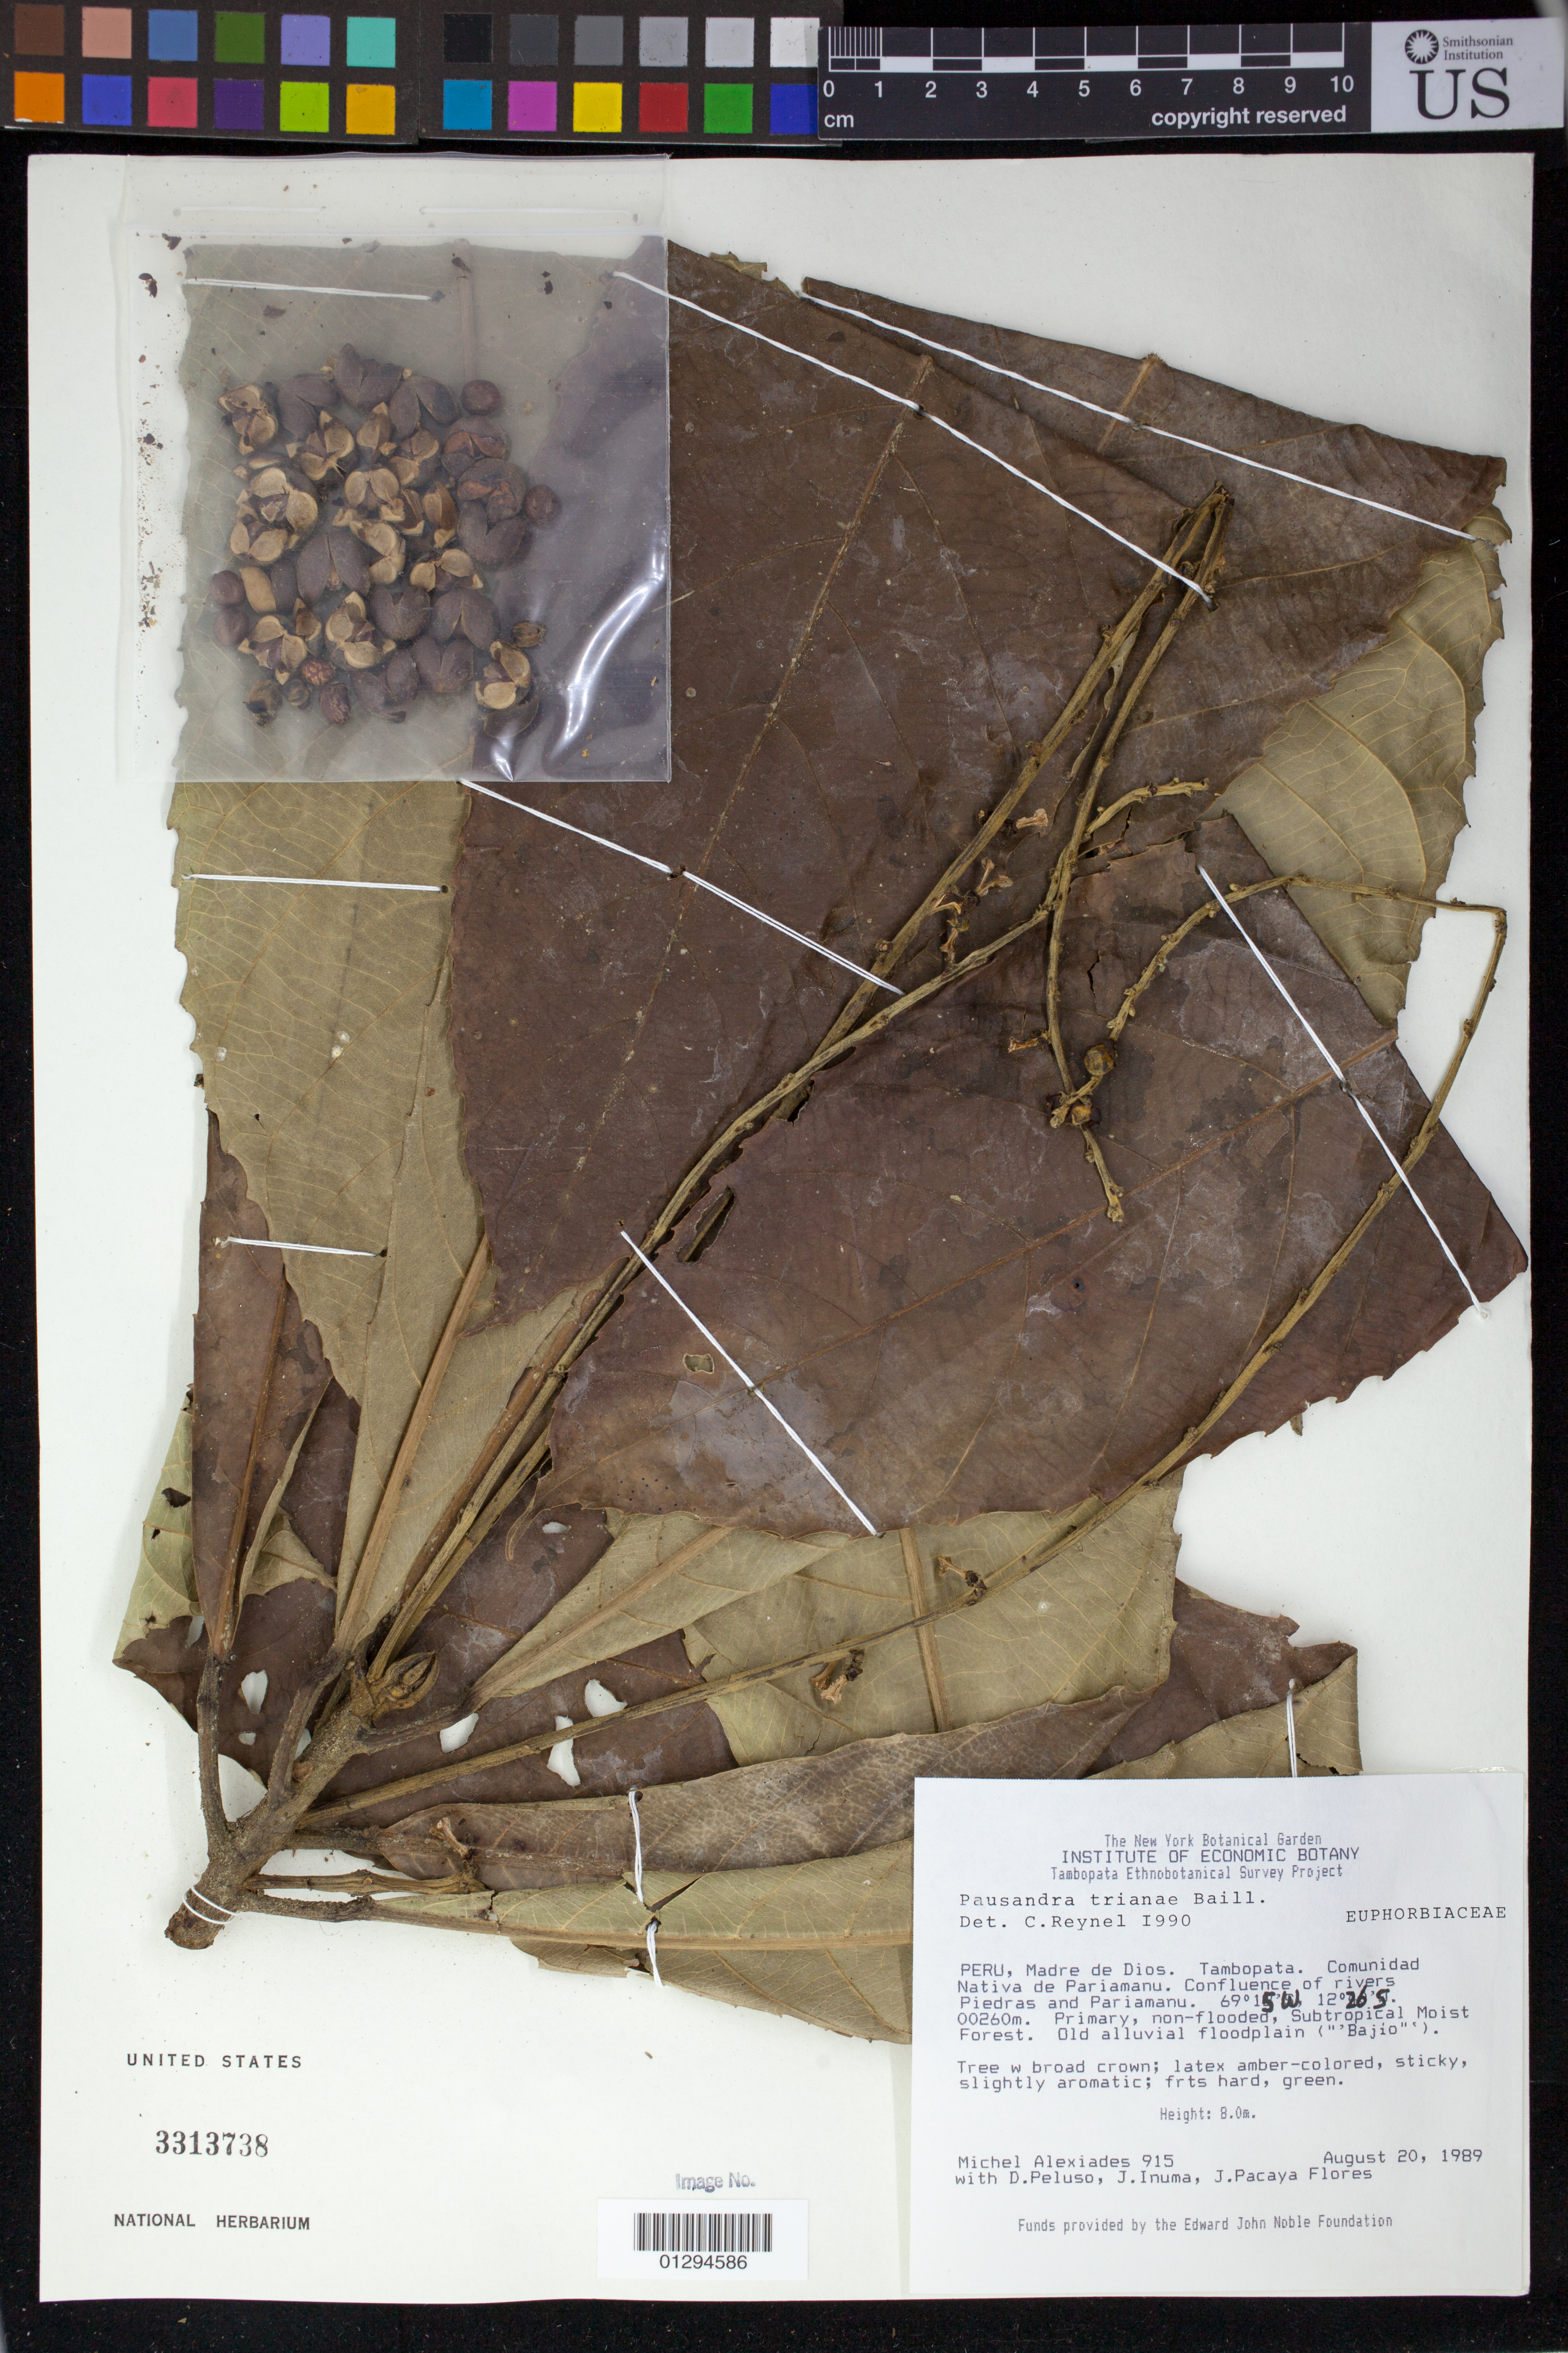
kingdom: Plantae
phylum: Tracheophyta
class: Magnoliopsida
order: Malpighiales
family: Euphorbiaceae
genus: Pausandra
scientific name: Pausandra trianae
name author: (Müll. Arg.) Baill.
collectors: M. Alexiades, D. Peluso, J. Inuma & J. Pacaya F.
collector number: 915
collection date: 1989-08-20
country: Peru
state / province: Madre de Dios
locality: Confluence of rivers Piedras and Pariamanu. Tambopata. Comunidad Nativa de Pariamanu.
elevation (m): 260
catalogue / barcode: US 3313738